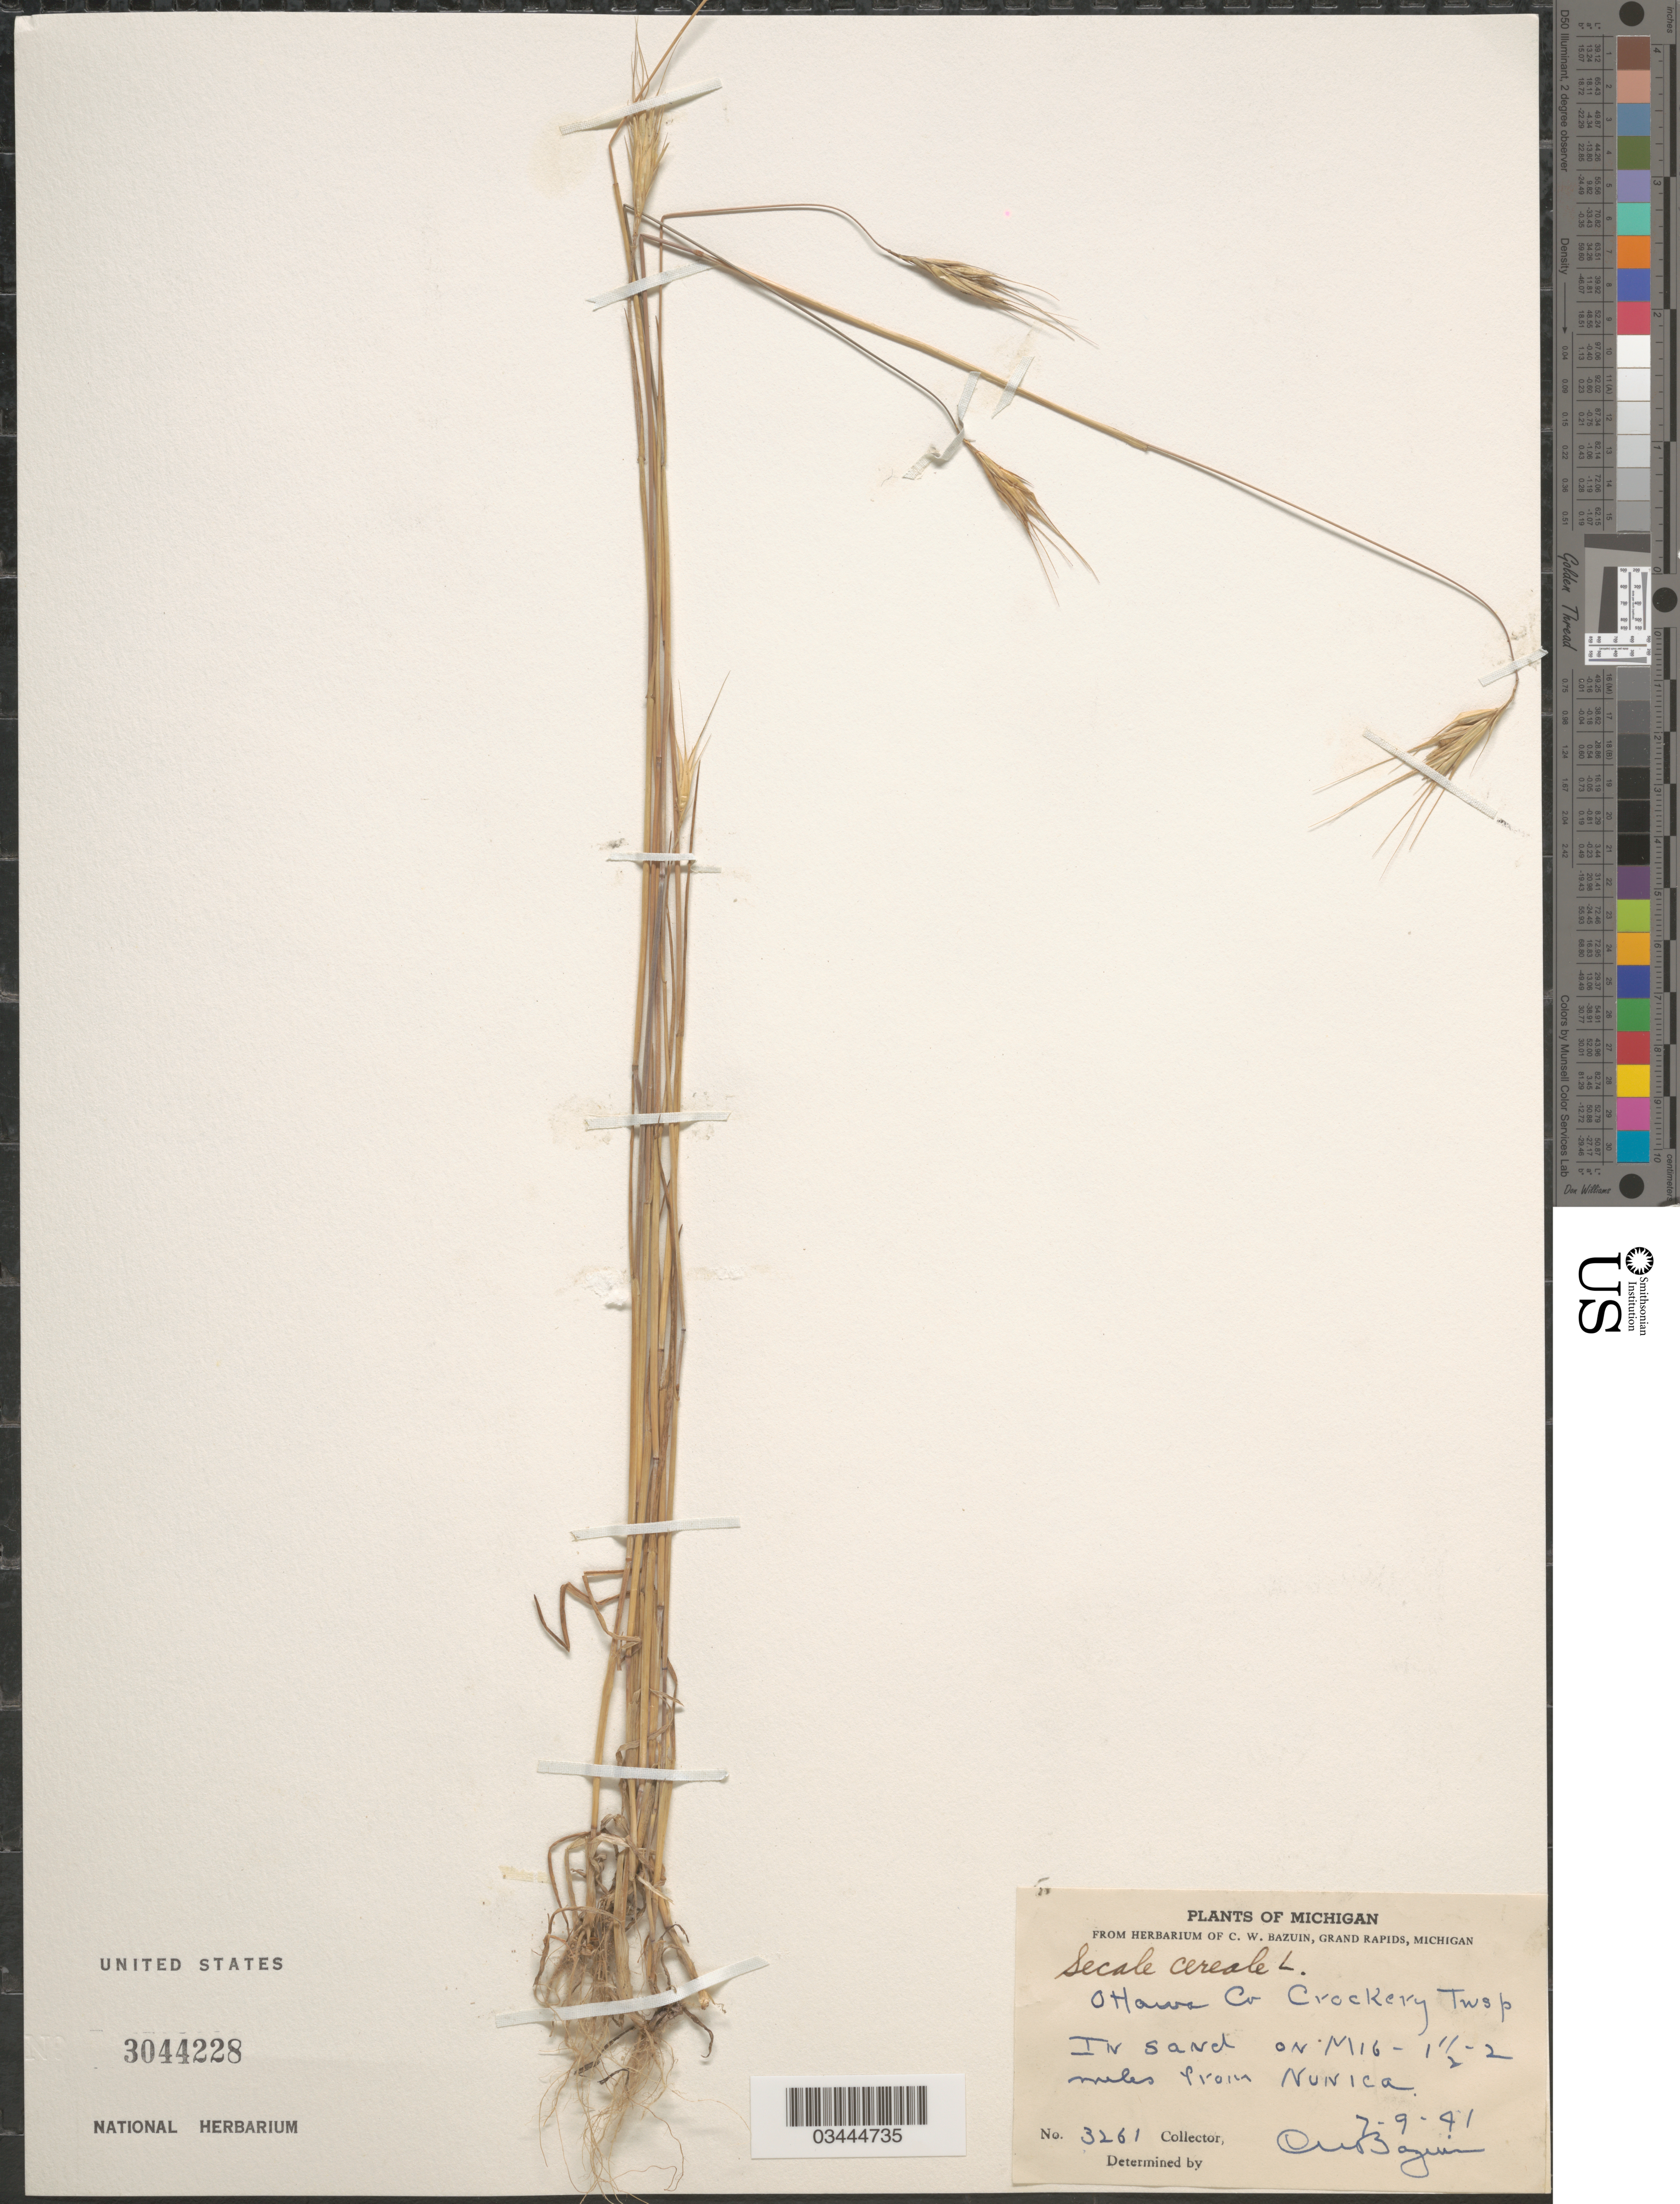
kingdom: Plantae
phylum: Tracheophyta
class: Liliopsida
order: Poales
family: Poaceae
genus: Secale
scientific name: Secale cereale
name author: L.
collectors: C. Bazuin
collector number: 3261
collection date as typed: Transcribed d/m/y: 9/7/41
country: United States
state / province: Michigan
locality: Ohawa Co Crockery Twsp. In sand on M16-1½-2 miles from Nunica.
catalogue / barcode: US 3044228